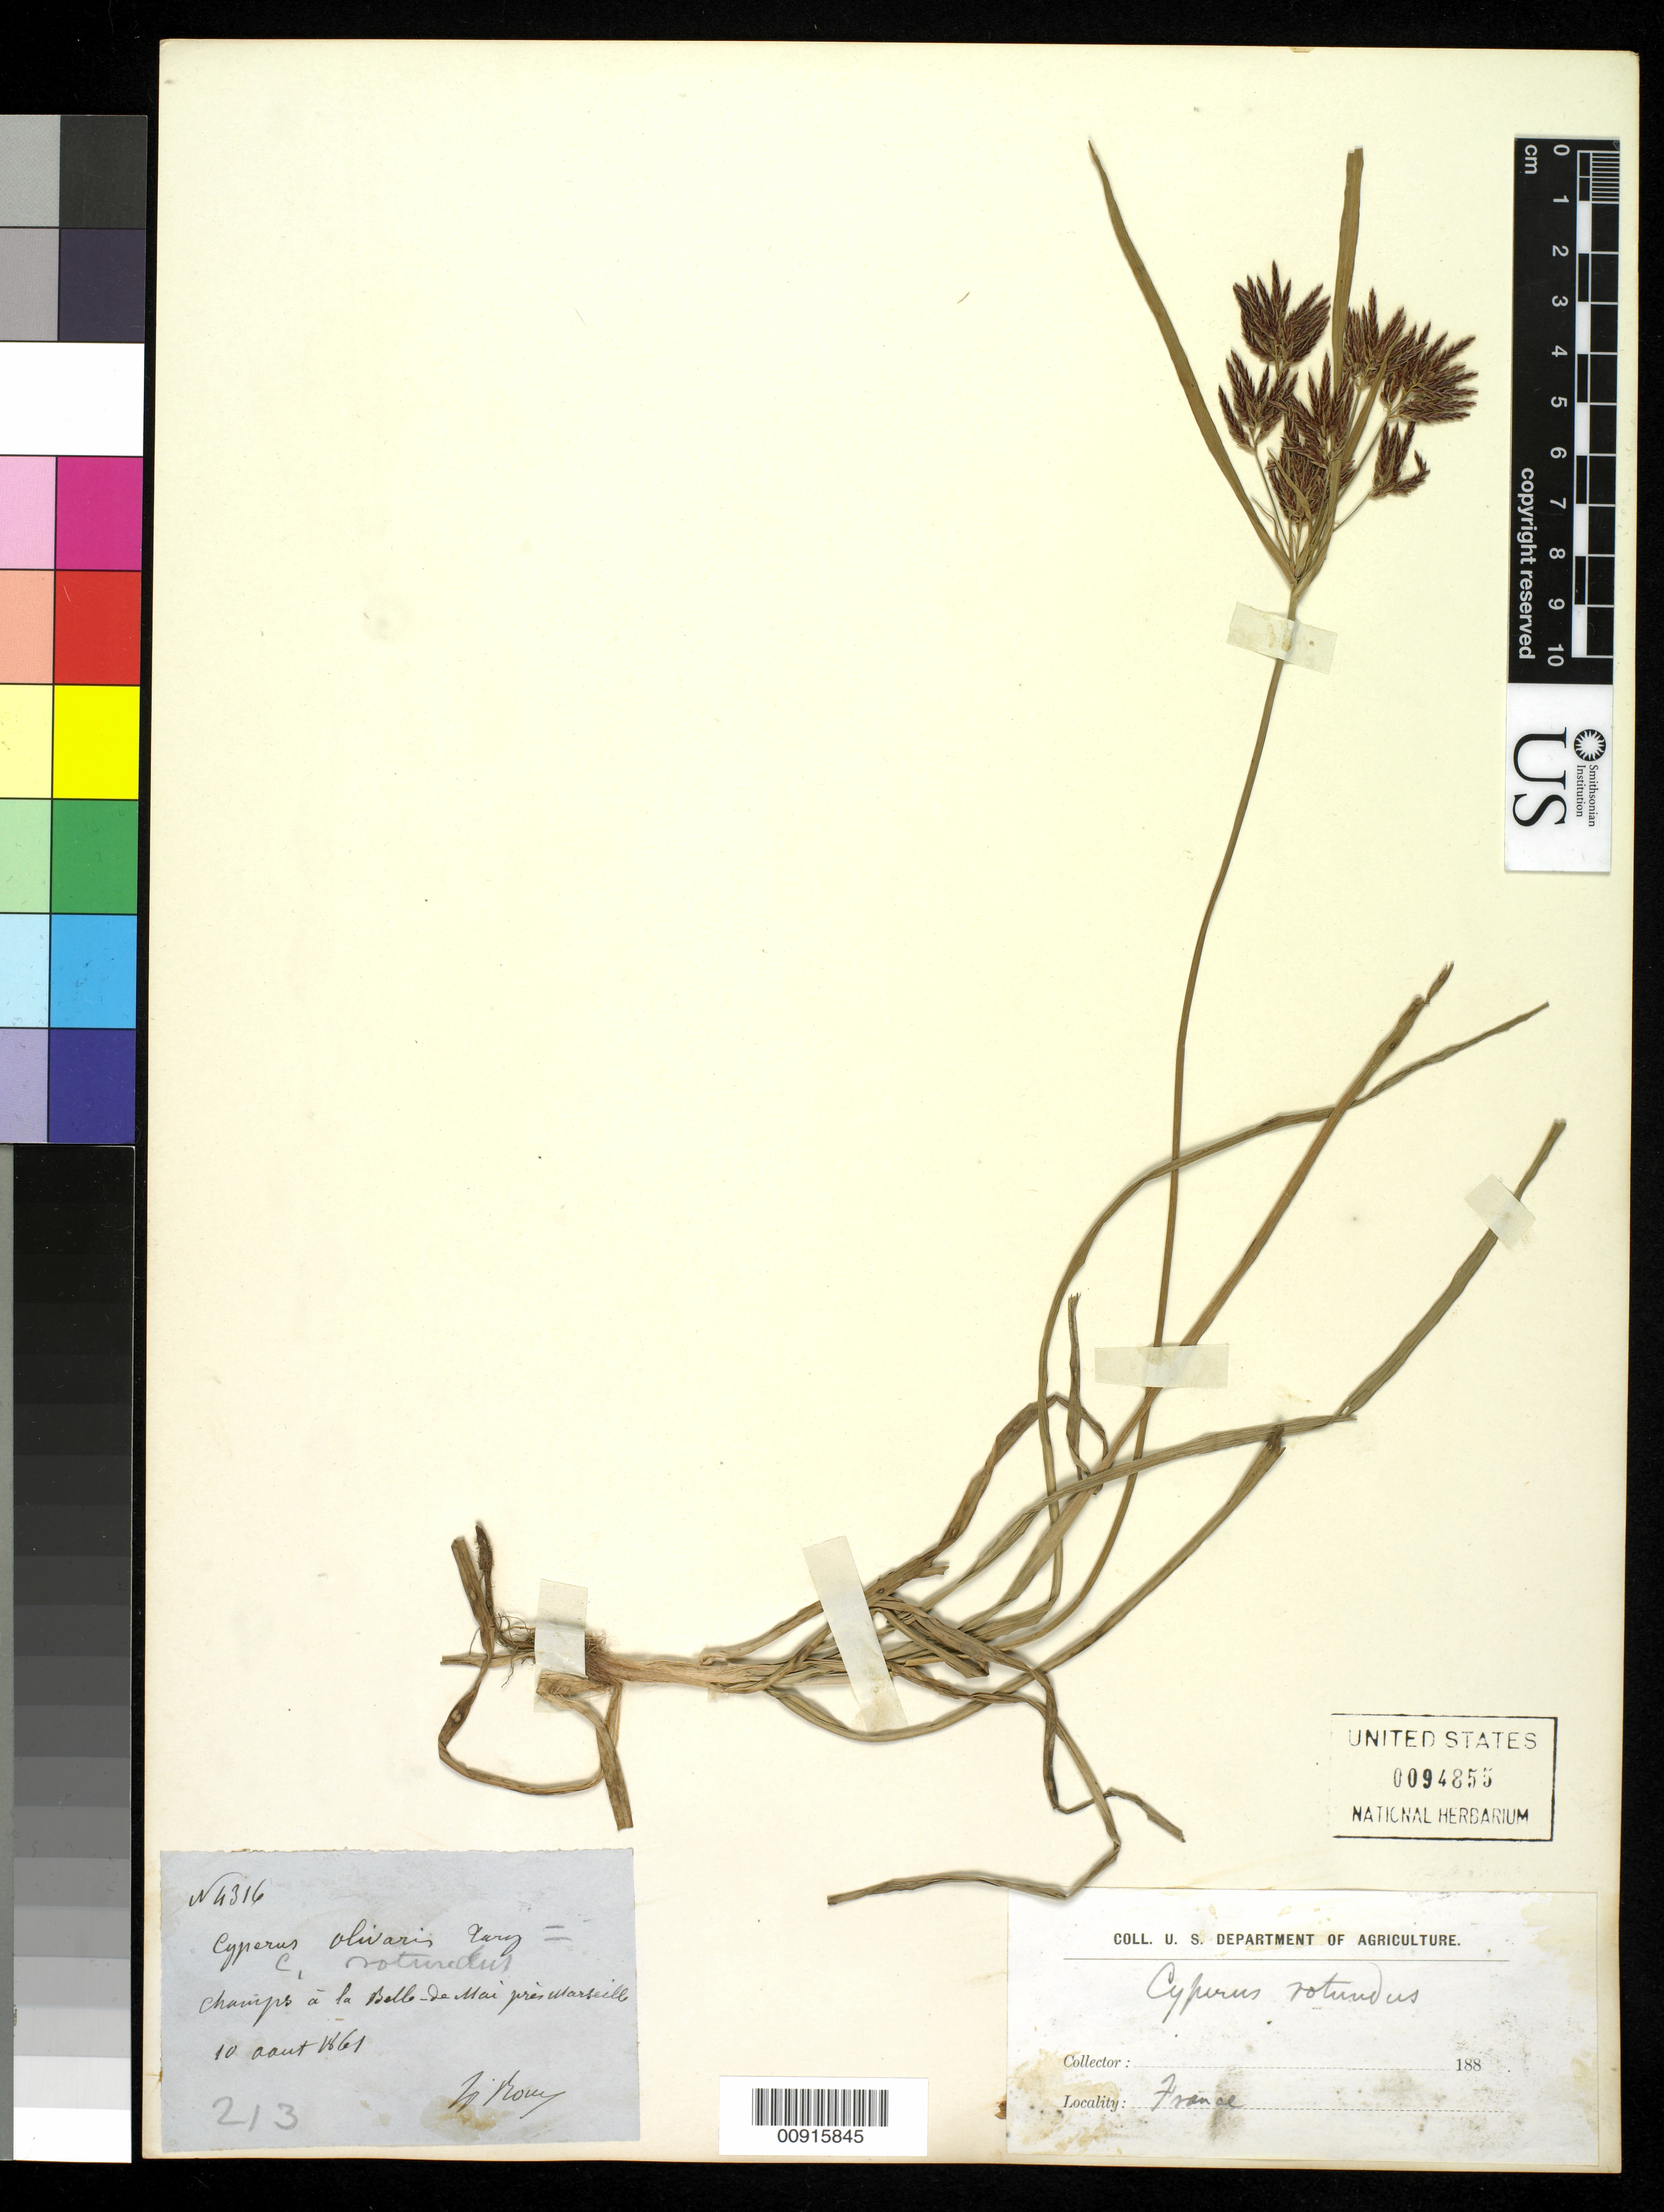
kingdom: Plantae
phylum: Tracheophyta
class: Liliopsida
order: Poales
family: Cyperaceae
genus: Cyperus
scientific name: Cyperus rotundus subsp. palla f. depallescens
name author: Ekman & Kük. in Engl.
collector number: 213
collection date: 1861-10-10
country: France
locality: champs a la Belle de Mai pres Marseille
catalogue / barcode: US 94855